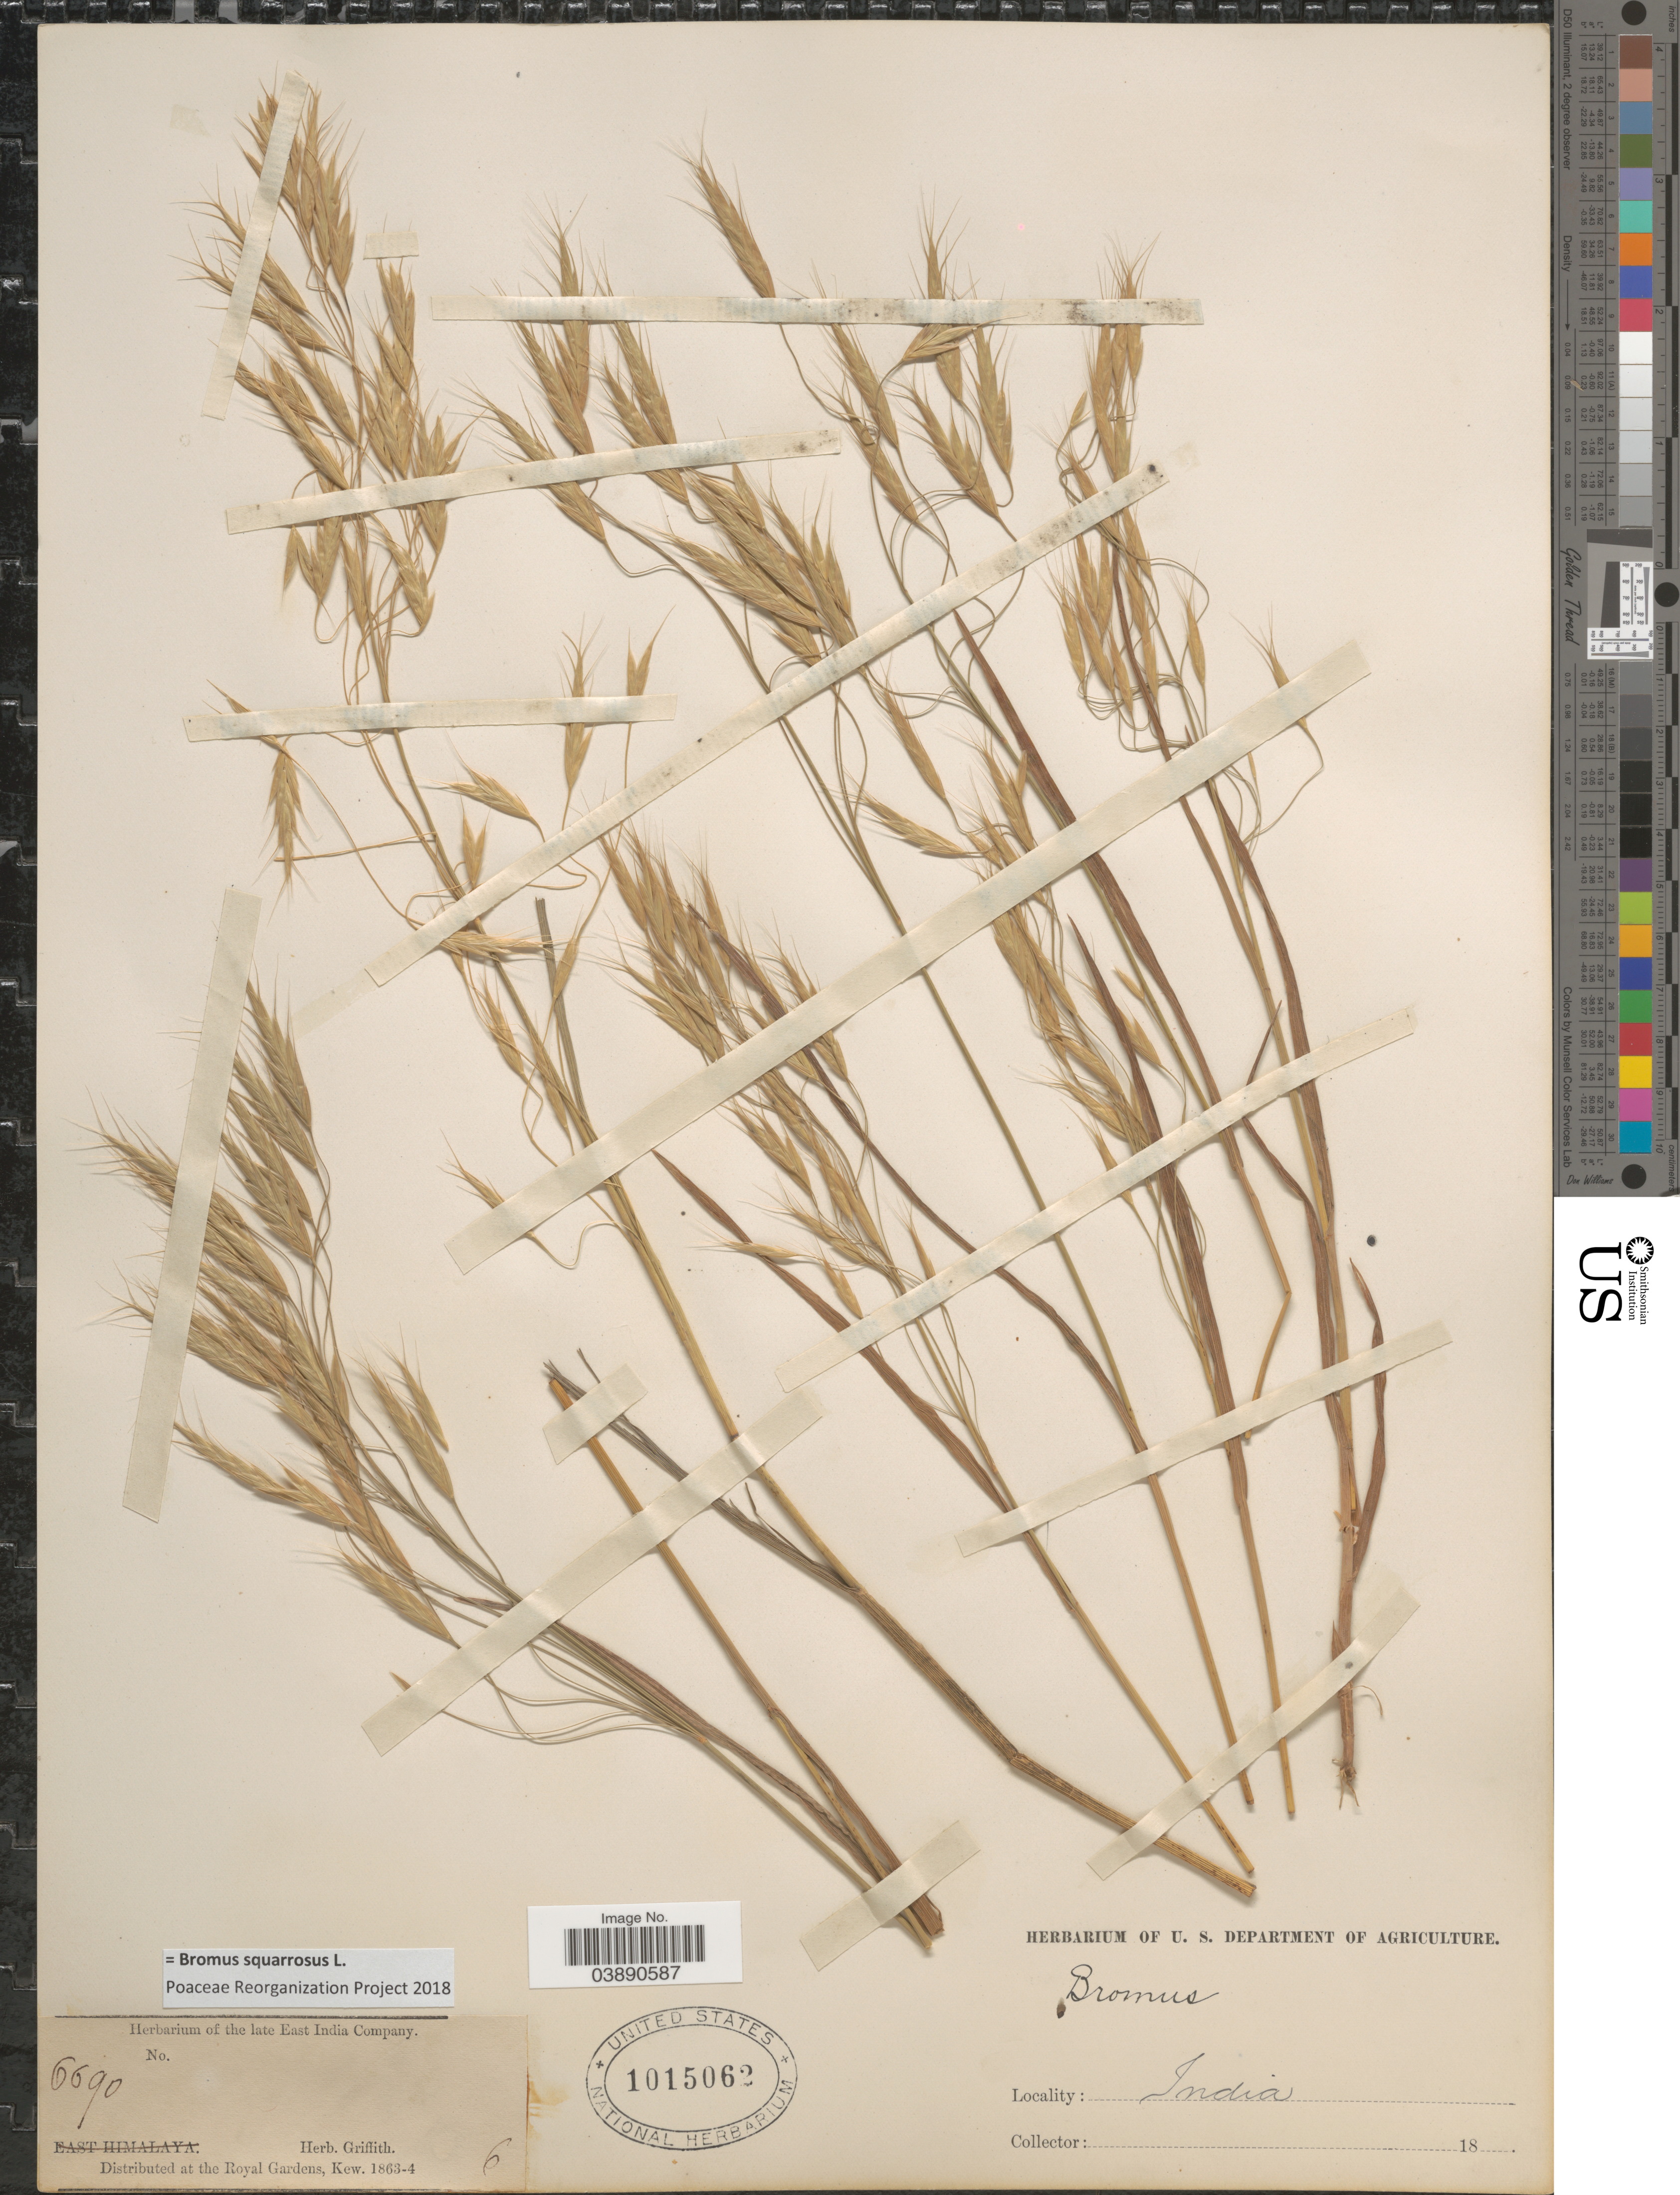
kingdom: Plantae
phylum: Tracheophyta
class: Liliopsida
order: Poales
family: Poaceae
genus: Bromus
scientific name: Bromus squarrosus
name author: L.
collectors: ex herb. Griffith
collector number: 6690?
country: India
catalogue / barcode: US 1015062